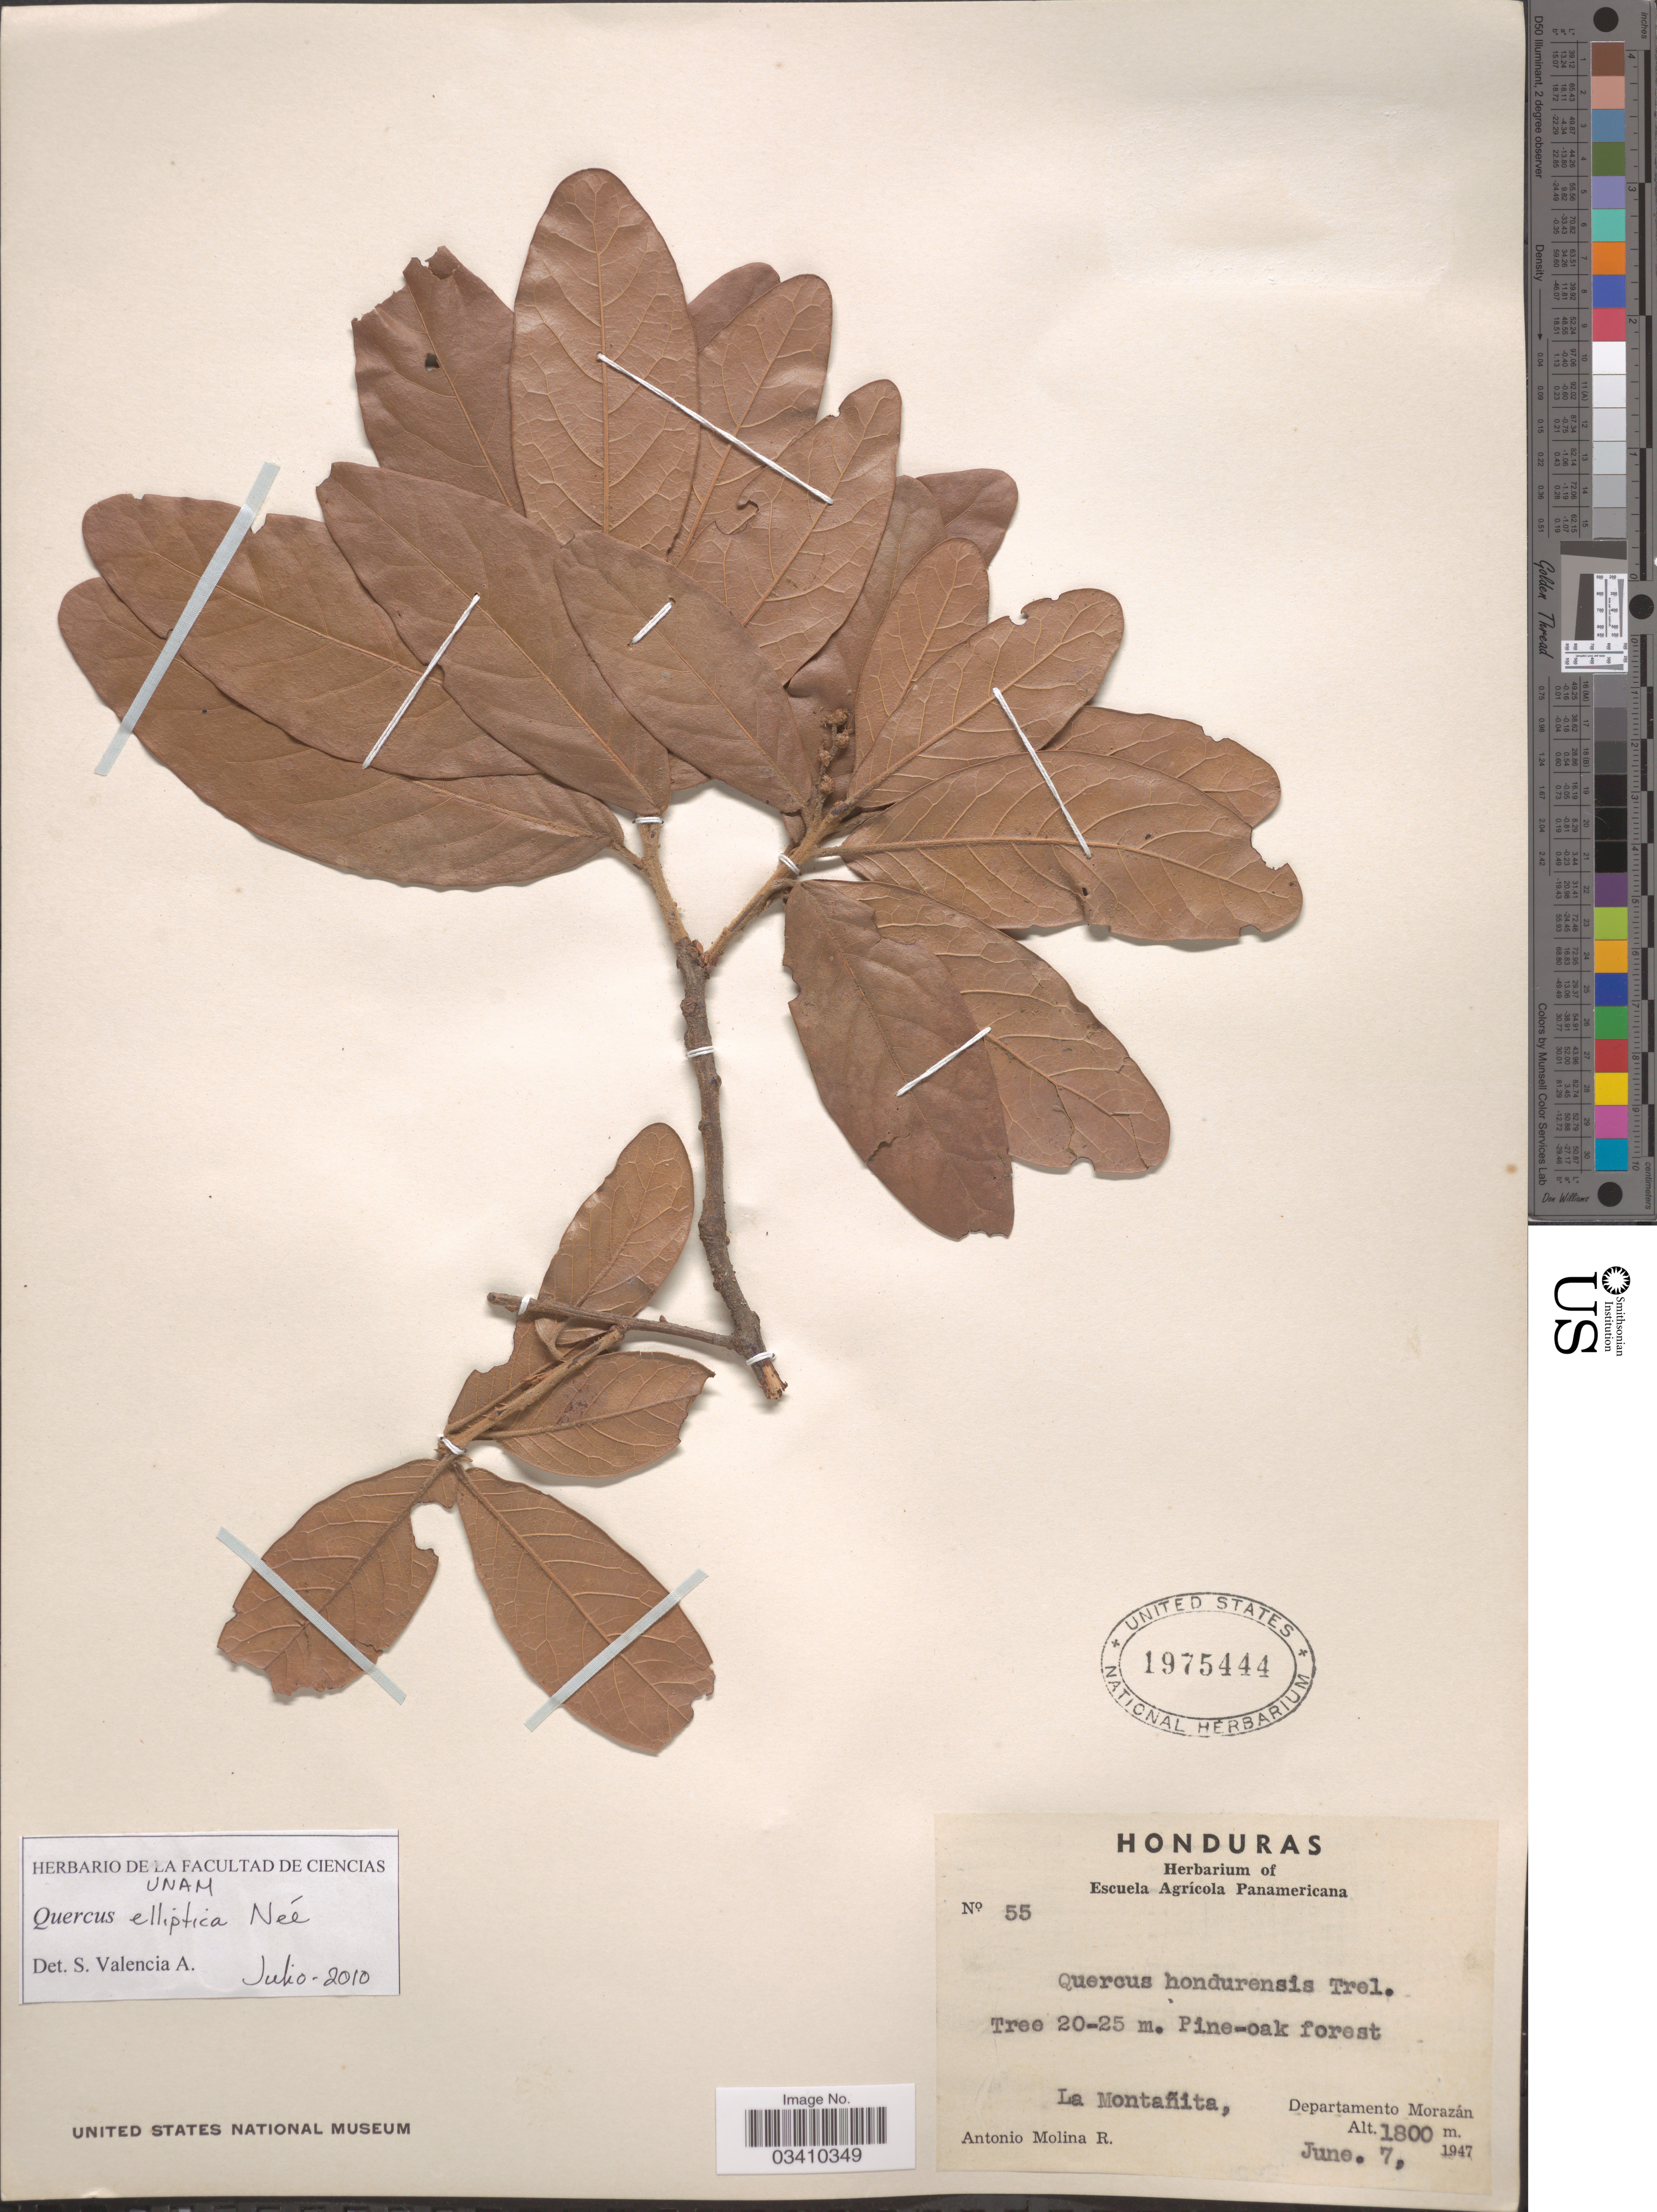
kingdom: Plantae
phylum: Tracheophyta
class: Magnoliopsida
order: Fagales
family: Fagaceae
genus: Quercus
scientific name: Quercus elliptica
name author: Née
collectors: A. Molina R.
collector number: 55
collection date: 1947-06-07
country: Honduras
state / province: Fco. Morazán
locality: La Montañita, Departamento Morazán.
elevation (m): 1800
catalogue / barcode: US 1975444